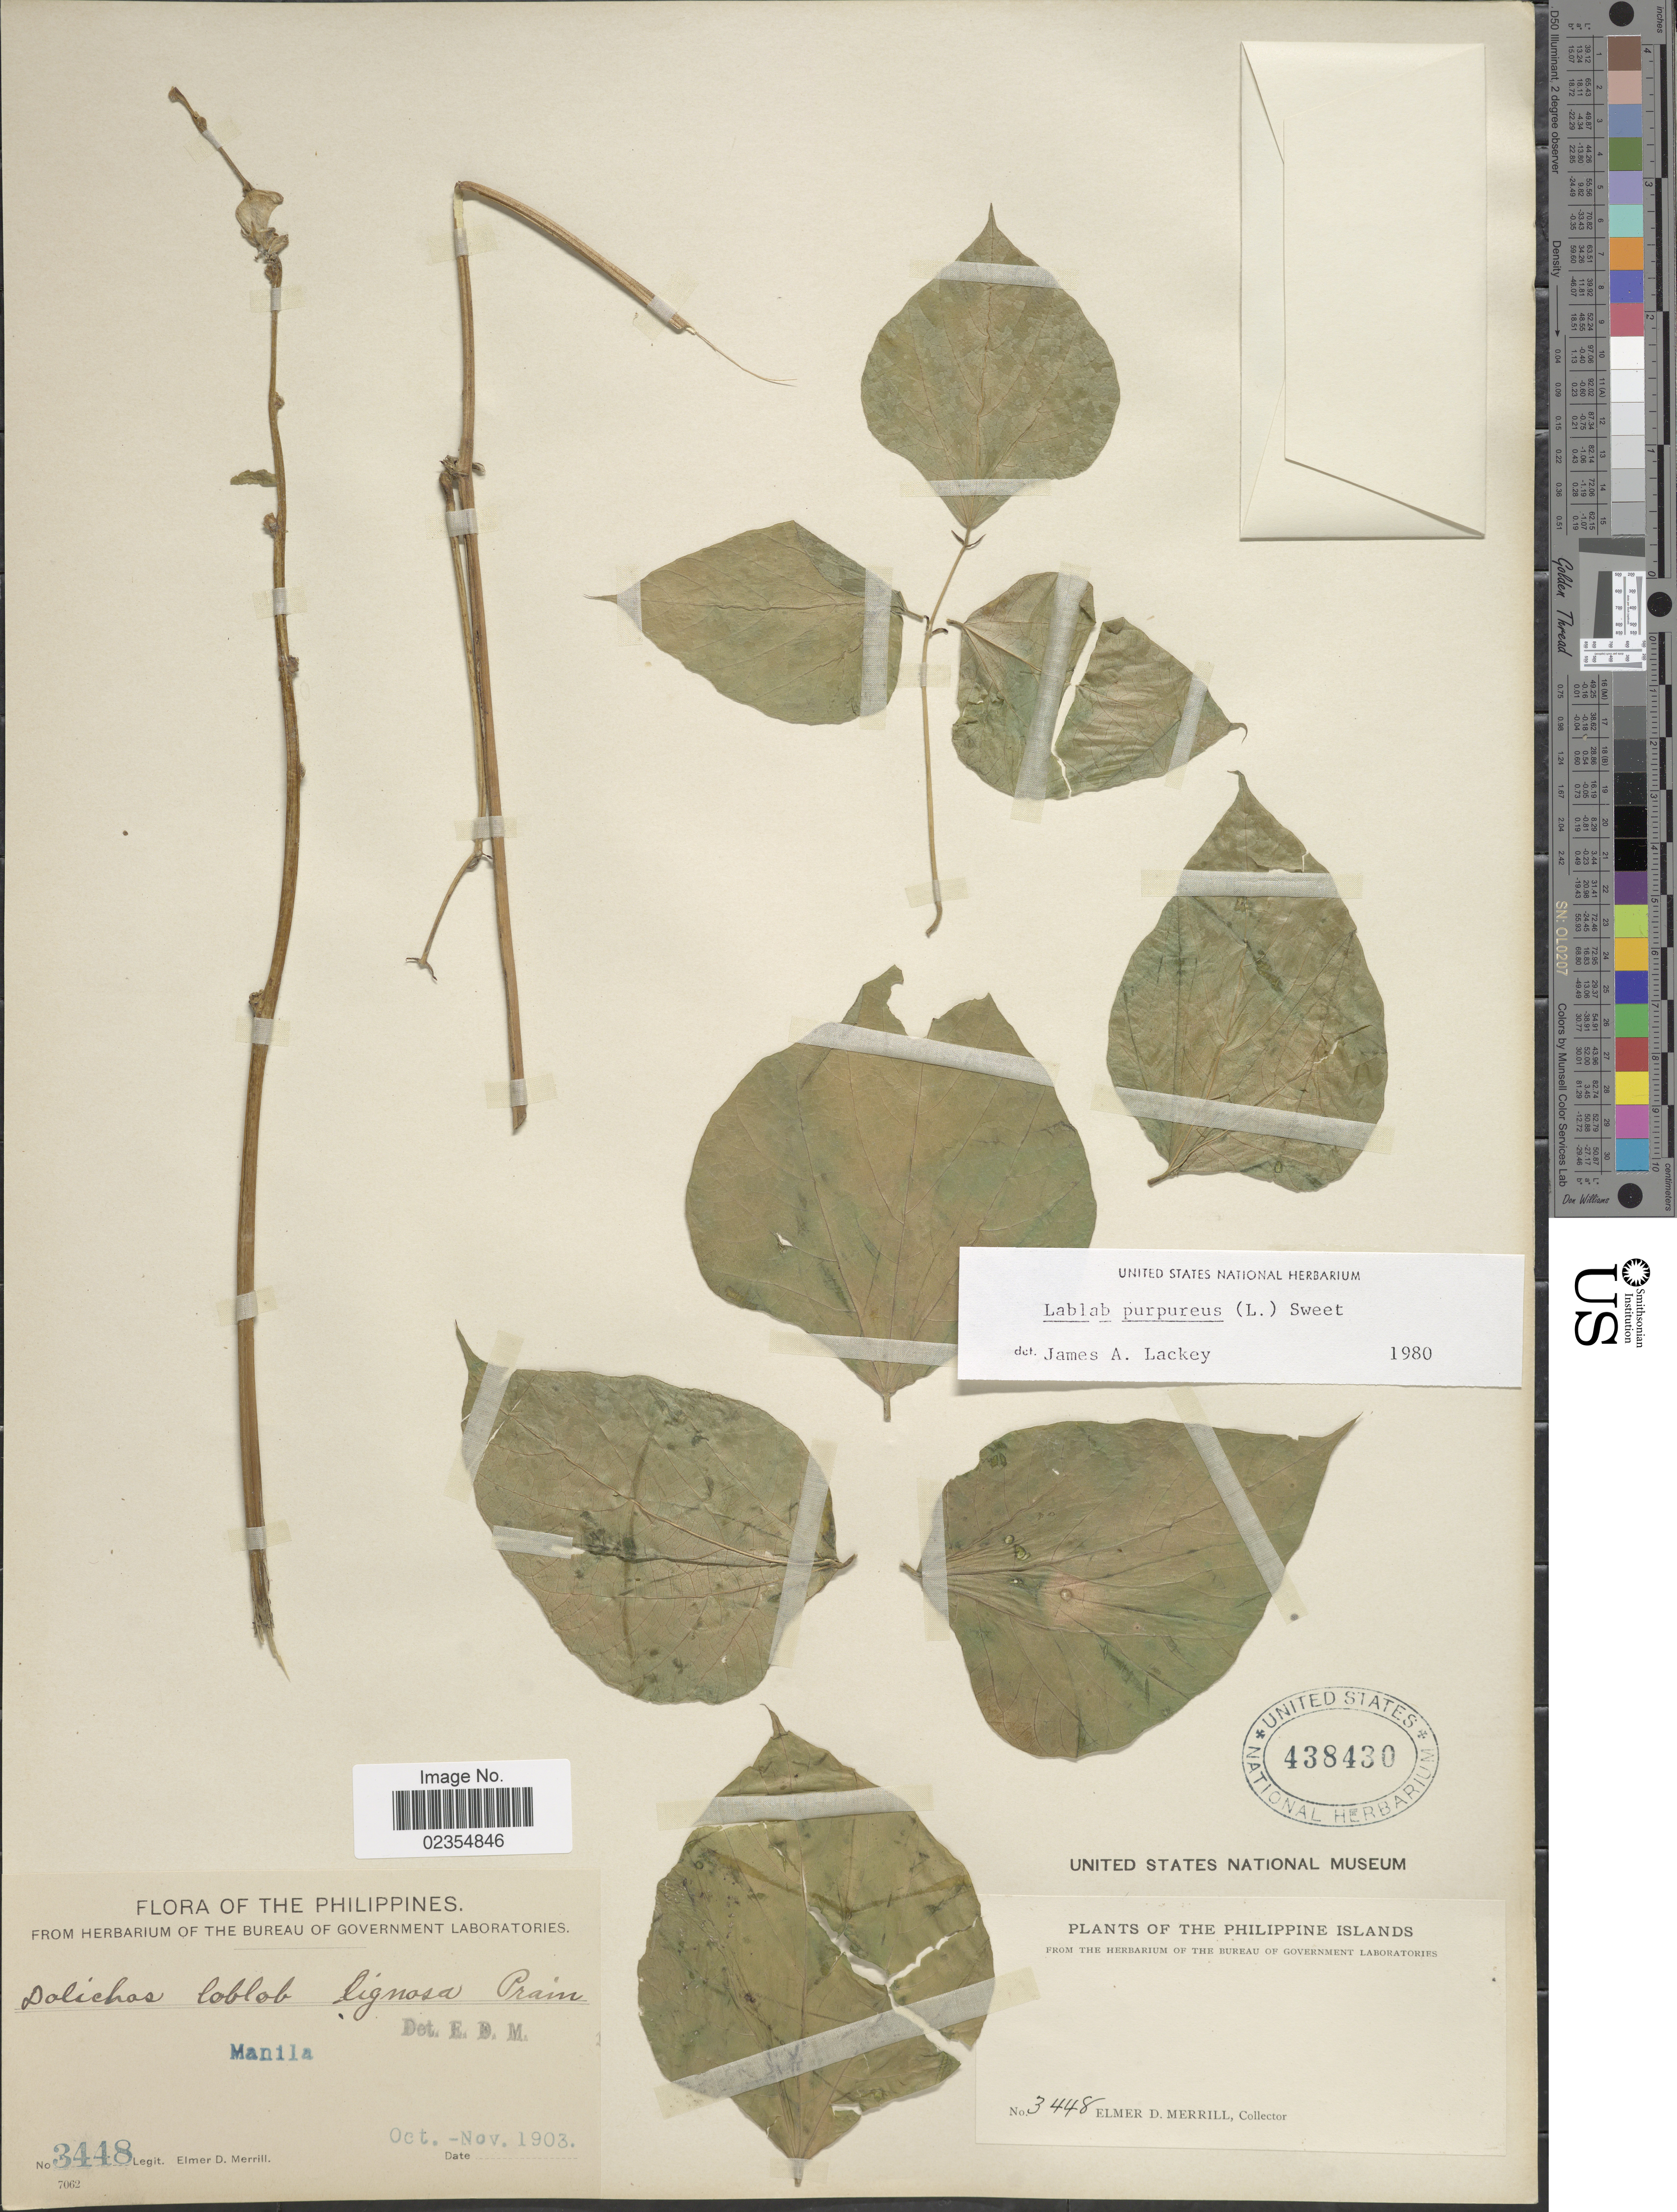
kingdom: Plantae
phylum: Tracheophyta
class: Magnoliopsida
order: Fabales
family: Fabaceae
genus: Lablab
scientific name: Lablab purpureus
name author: (L.) Sweet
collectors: E. D. Merrill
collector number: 3448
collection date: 1903-10/1903-11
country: Philippines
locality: Philippine Islands, Manila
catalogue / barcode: US 438430